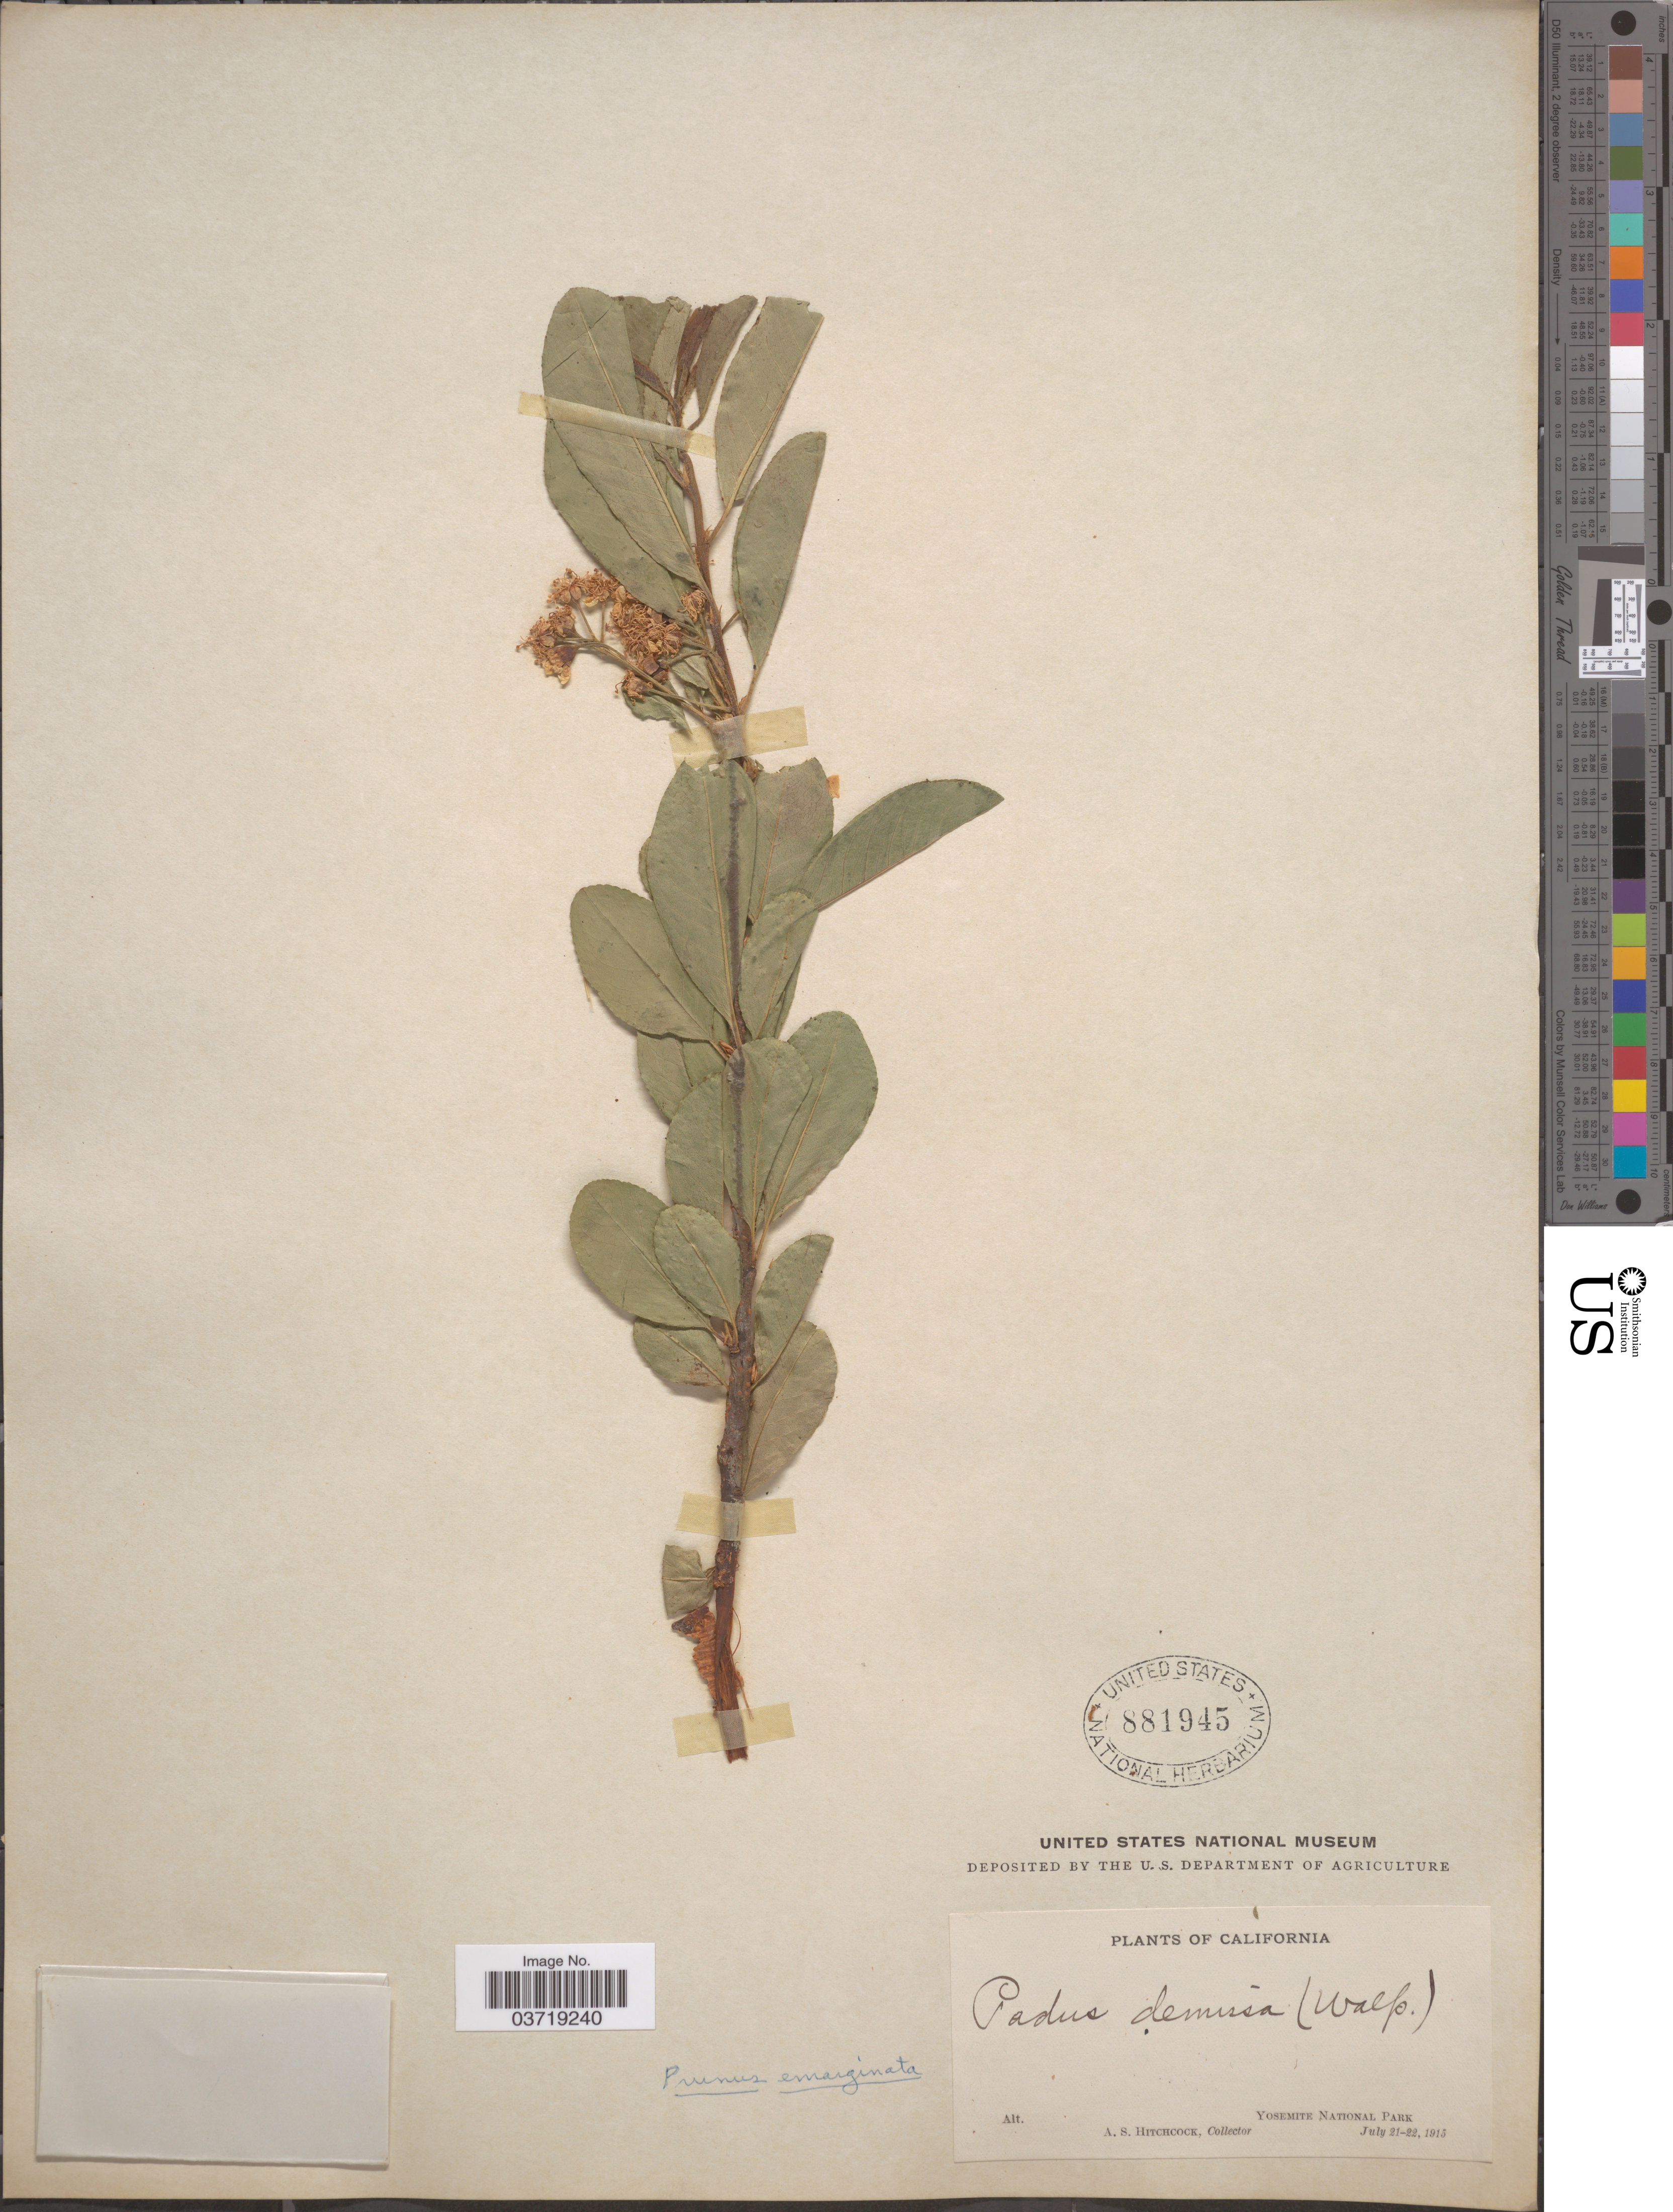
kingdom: Plantae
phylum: Tracheophyta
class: Magnoliopsida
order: Rosales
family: Rosaceae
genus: Prunus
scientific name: Prunus virginiana var. demissa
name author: (Nutt.) Torr.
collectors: A. S. Hitchcock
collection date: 1915-07-21/1915-07-22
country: United States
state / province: California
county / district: Mariposa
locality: Yosemite National Park.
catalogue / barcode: US 881945